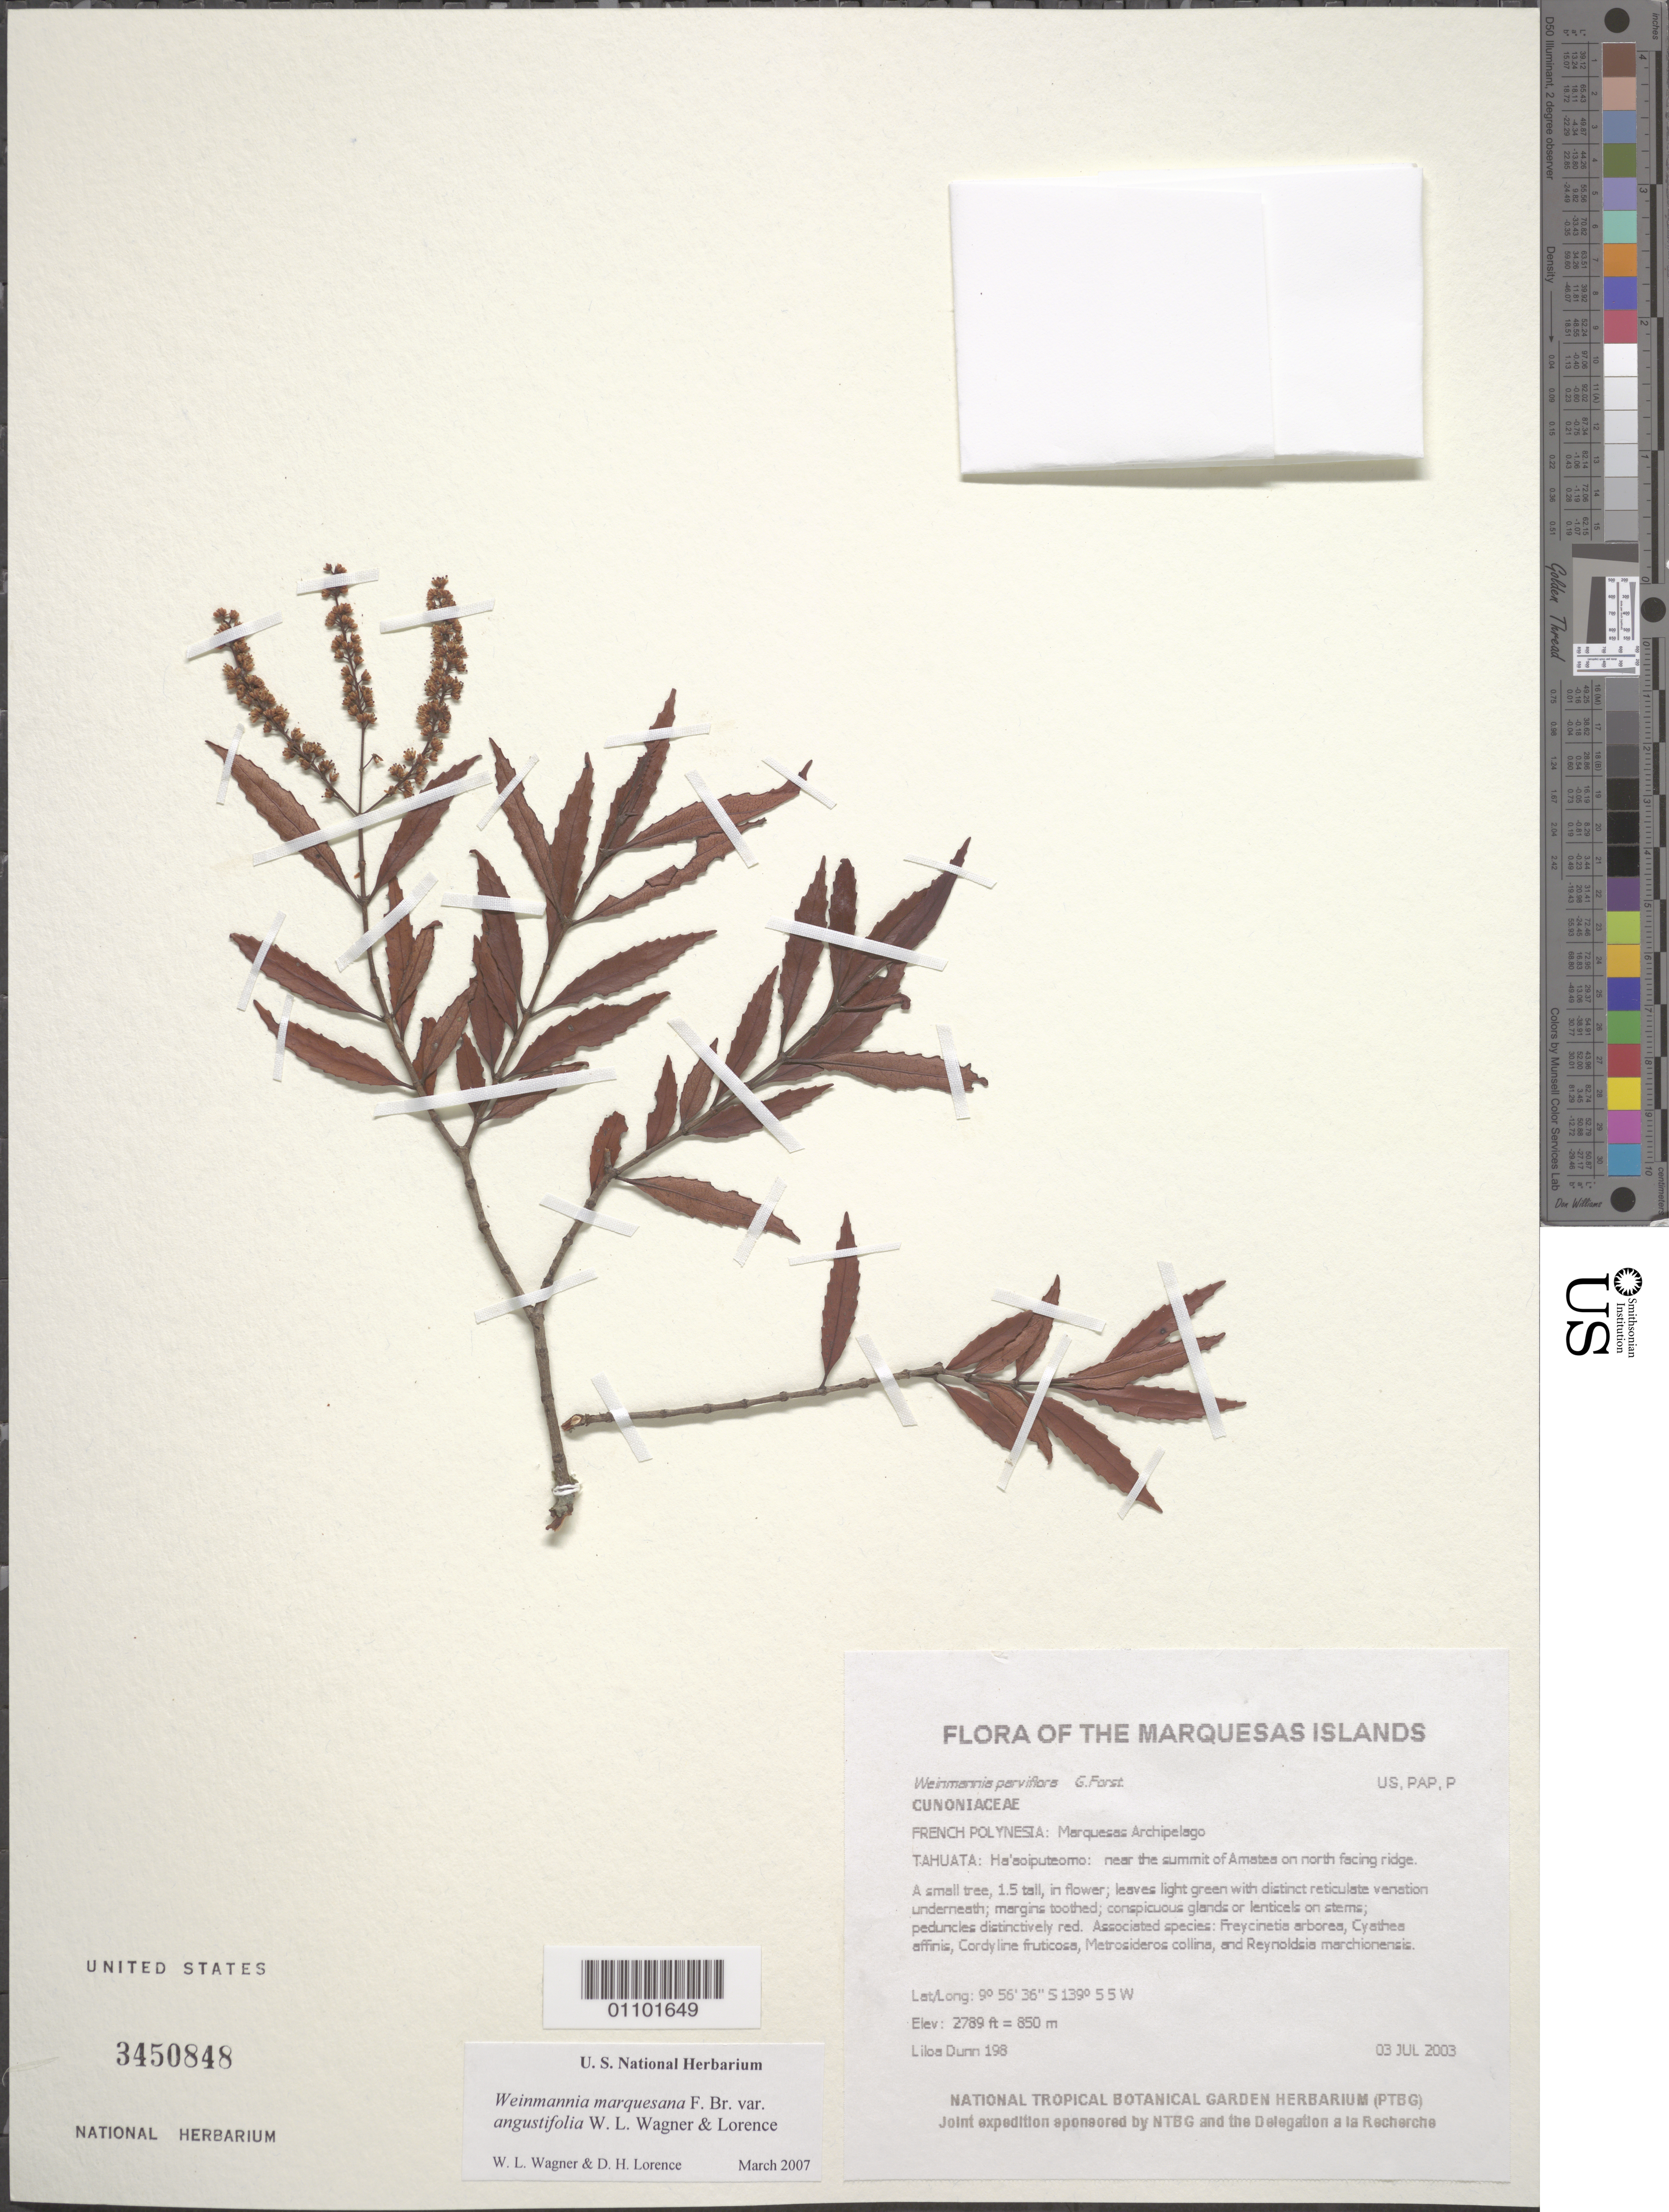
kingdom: Plantae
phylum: Tracheophyta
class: Magnoliopsida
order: Oxalidales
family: Cunoniaceae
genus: Pterophylla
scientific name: Pterophylla marquesana var. angustifolia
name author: (Lorence & W.L. Wagner) Pillon & H.C. Hopkins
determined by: Wagner, W. L., (BOT), Smithsonian Institution - National Museum of Natural History (UNITED STATES)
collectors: L. Dunn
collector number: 198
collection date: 2003-07-03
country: French Polynesia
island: Tahuata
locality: Ha'aoiputeomo: near the summit of Amatea on north facing ridge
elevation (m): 850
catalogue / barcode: US 3450848